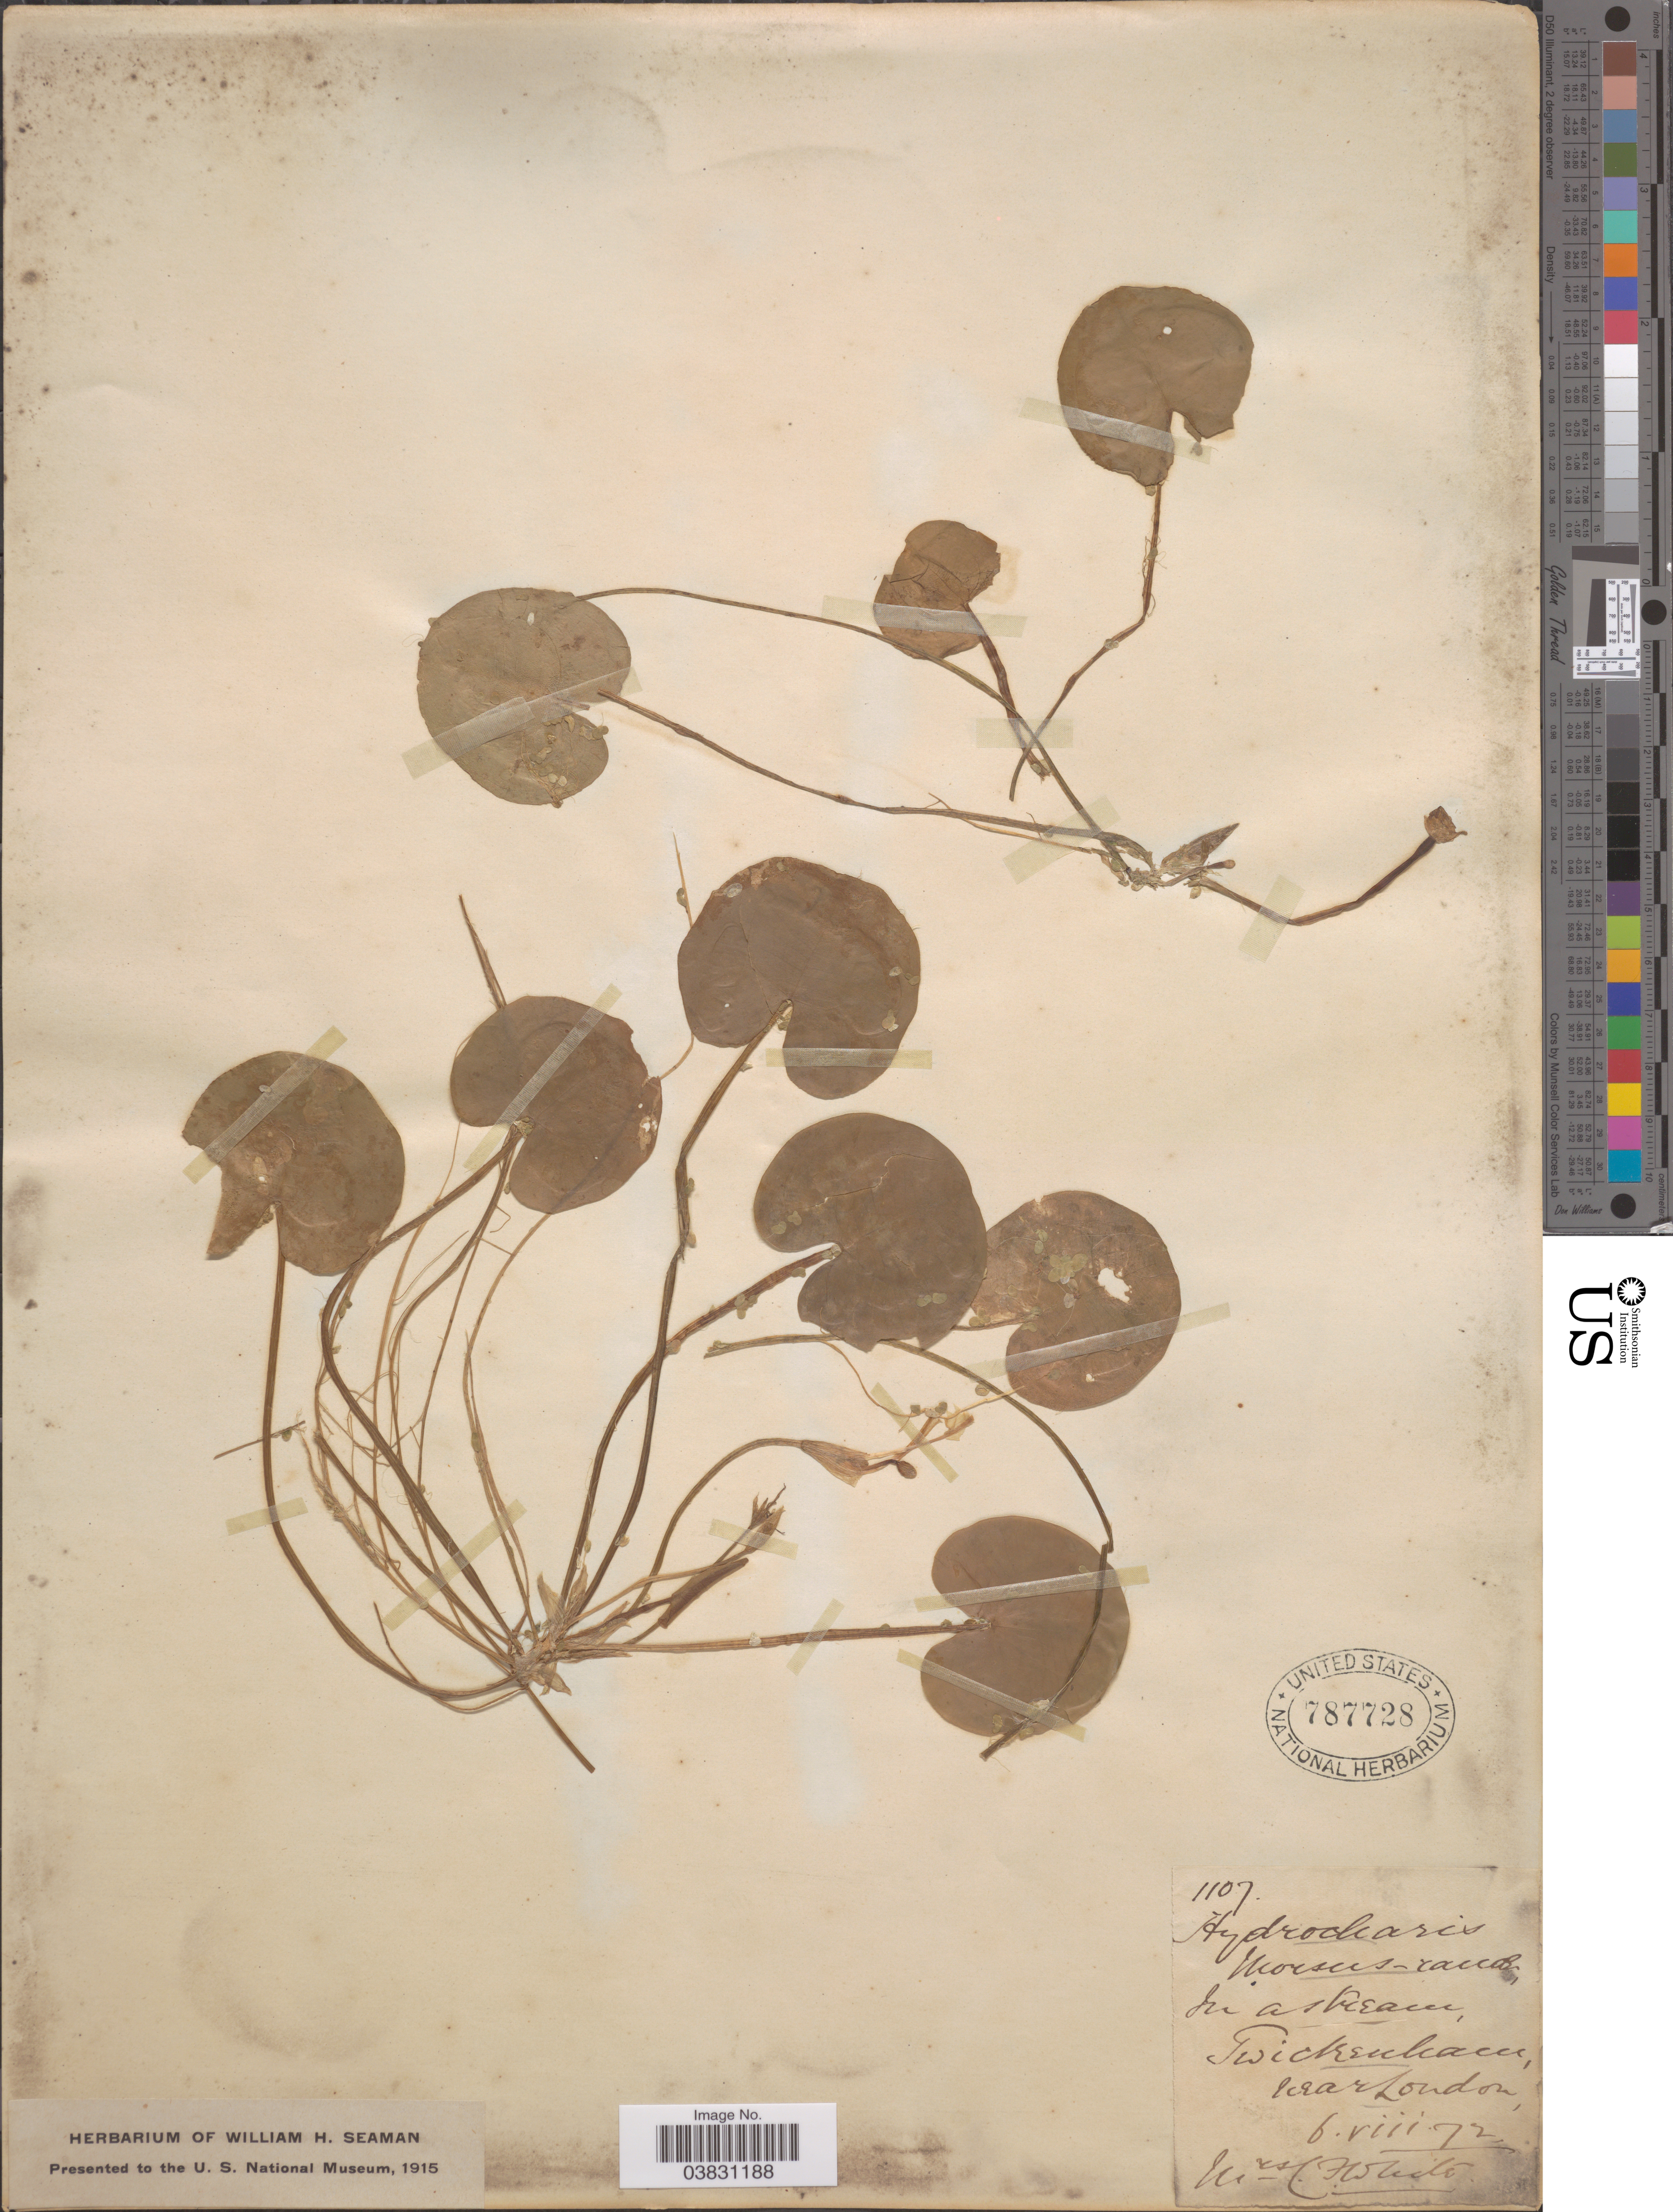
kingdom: Plantae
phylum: Tracheophyta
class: Liliopsida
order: Alismatales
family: Hydrocharitaceae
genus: Hydrocharis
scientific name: Hydrocharis morsus-ranae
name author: L.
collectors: F. White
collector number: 1107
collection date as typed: Transcribed d/m/y: 6/8/72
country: United Kingdom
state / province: England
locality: In a stream Twickenham, near London.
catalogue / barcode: US 787728